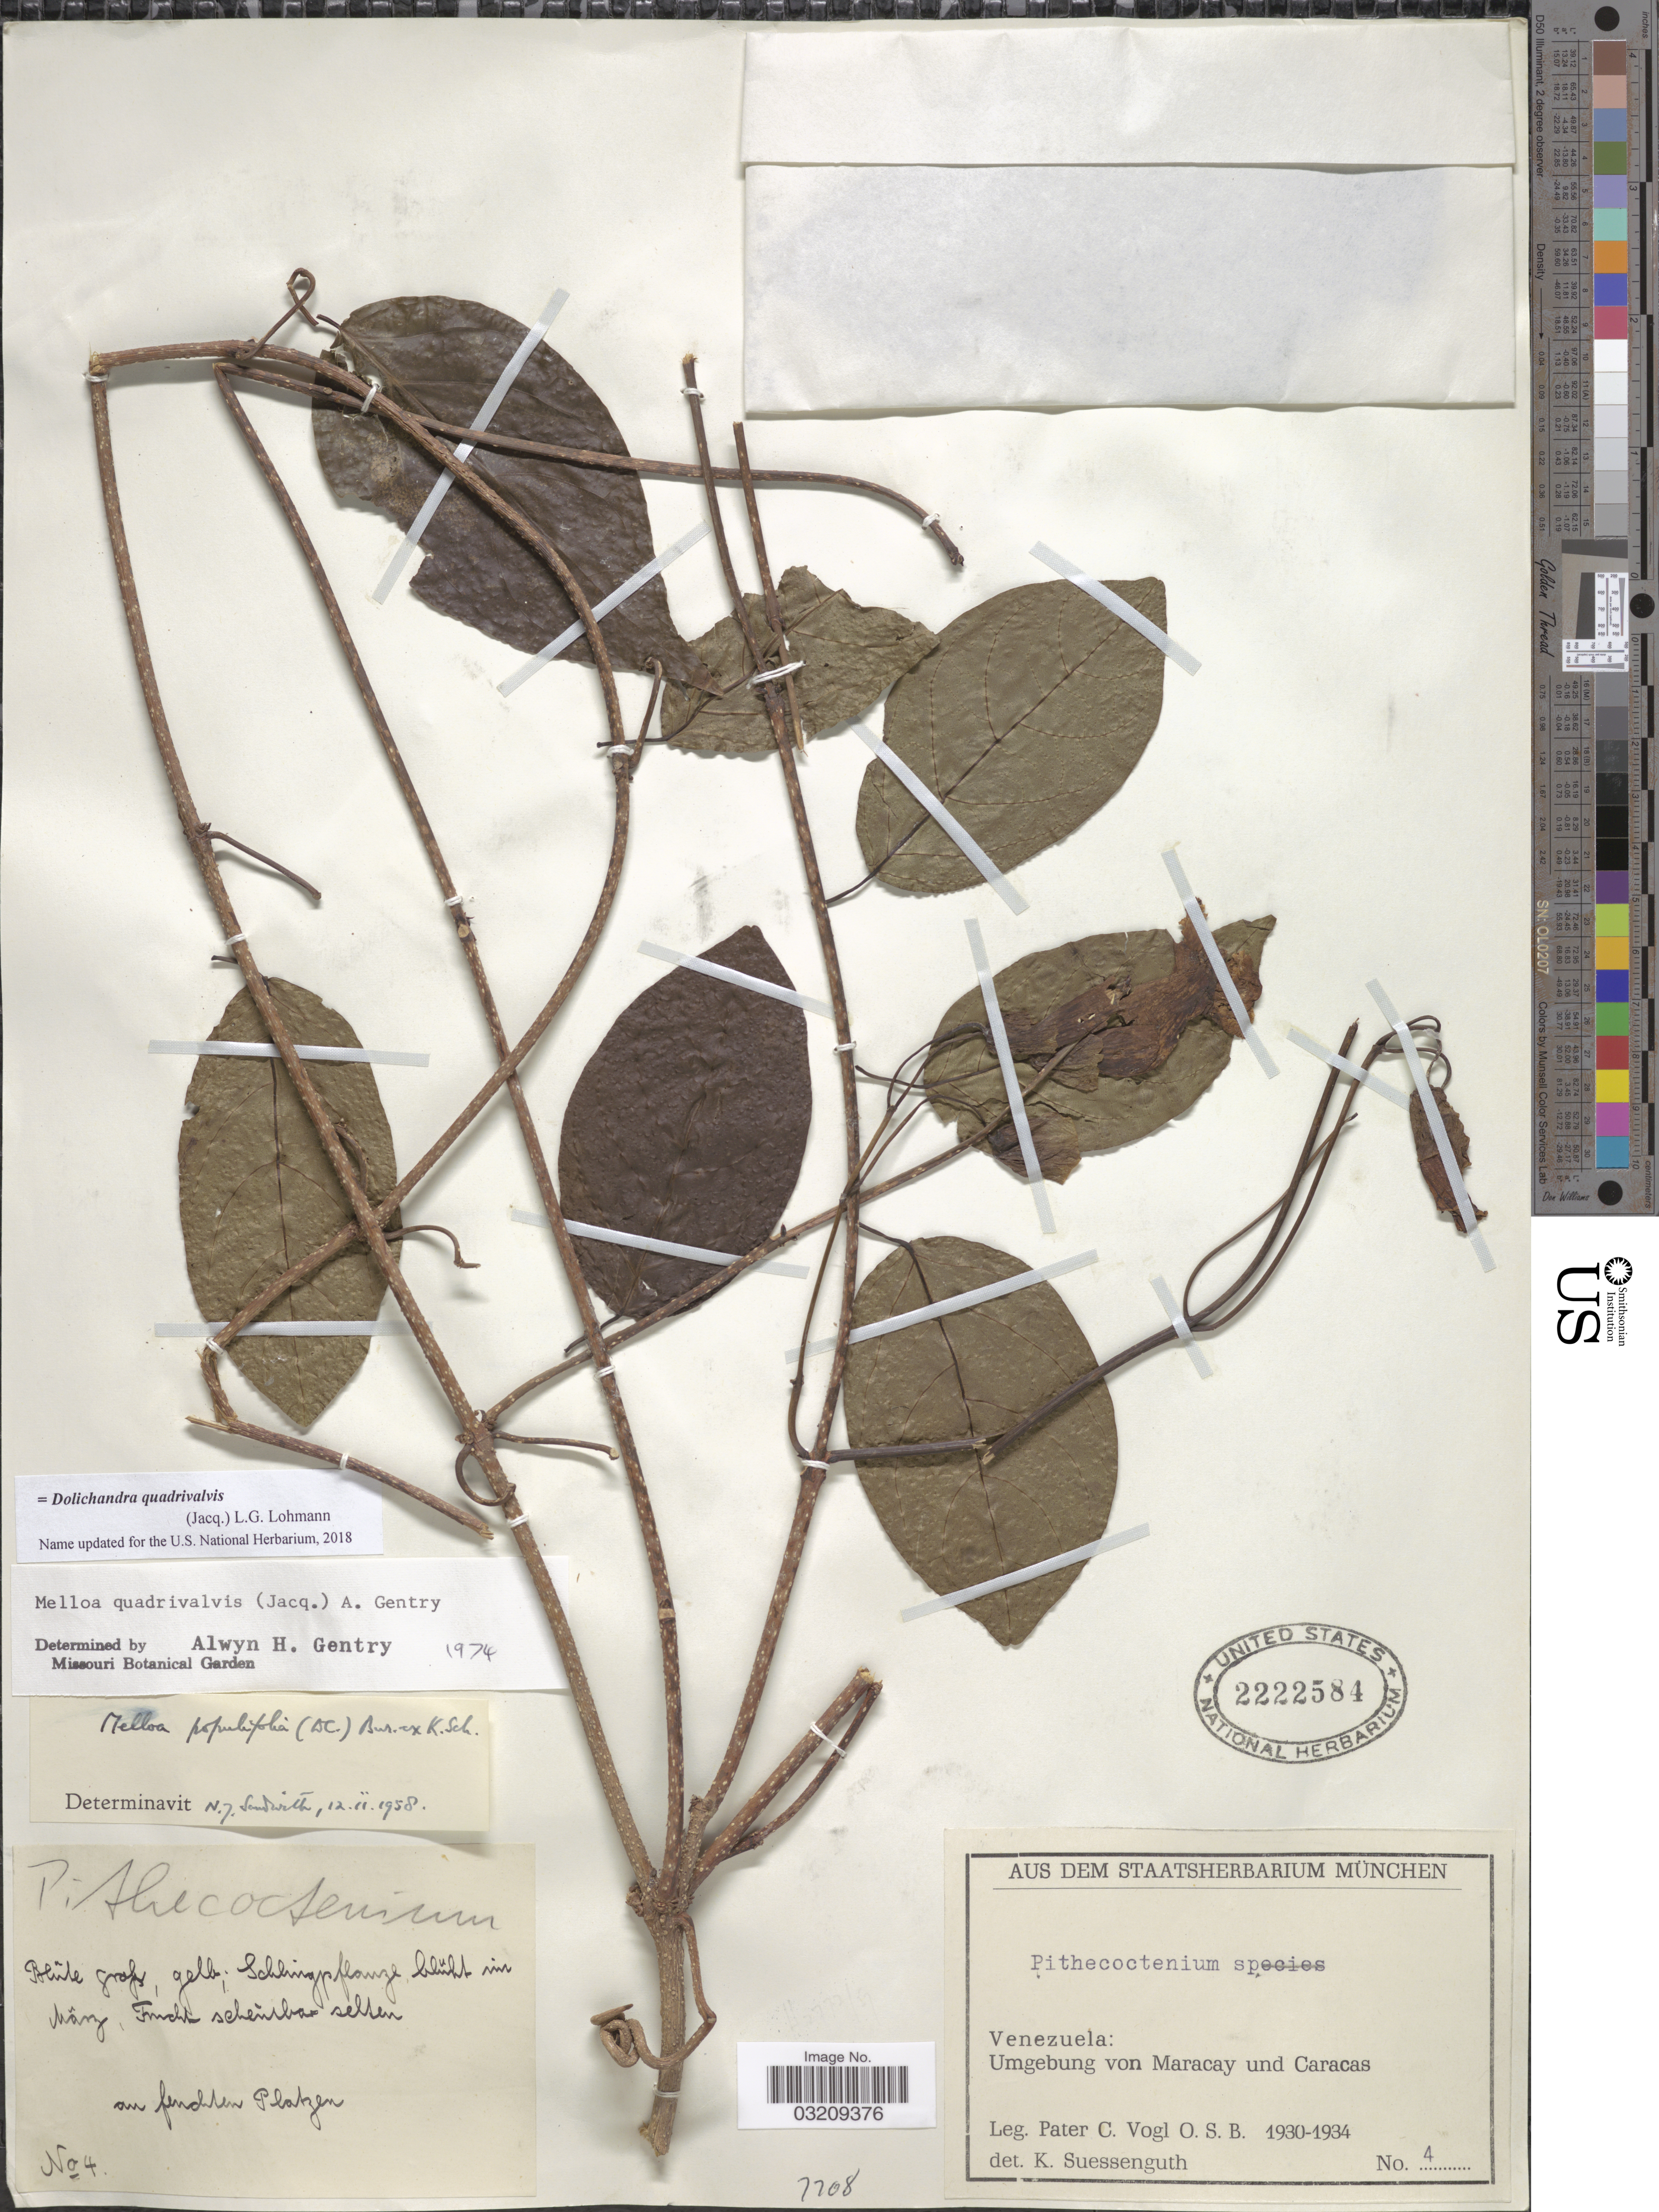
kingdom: Plantae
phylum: Tracheophyta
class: Magnoliopsida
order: Lamiales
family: Bignoniaceae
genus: Dolichandra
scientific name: Dolichandra quadrivalvis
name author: (Jacq.) L.G. Lohmann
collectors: P. Vogl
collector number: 4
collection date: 1930/1934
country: Venezuela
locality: Umgebung von Maracay und Caracas.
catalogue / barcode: US 2222584